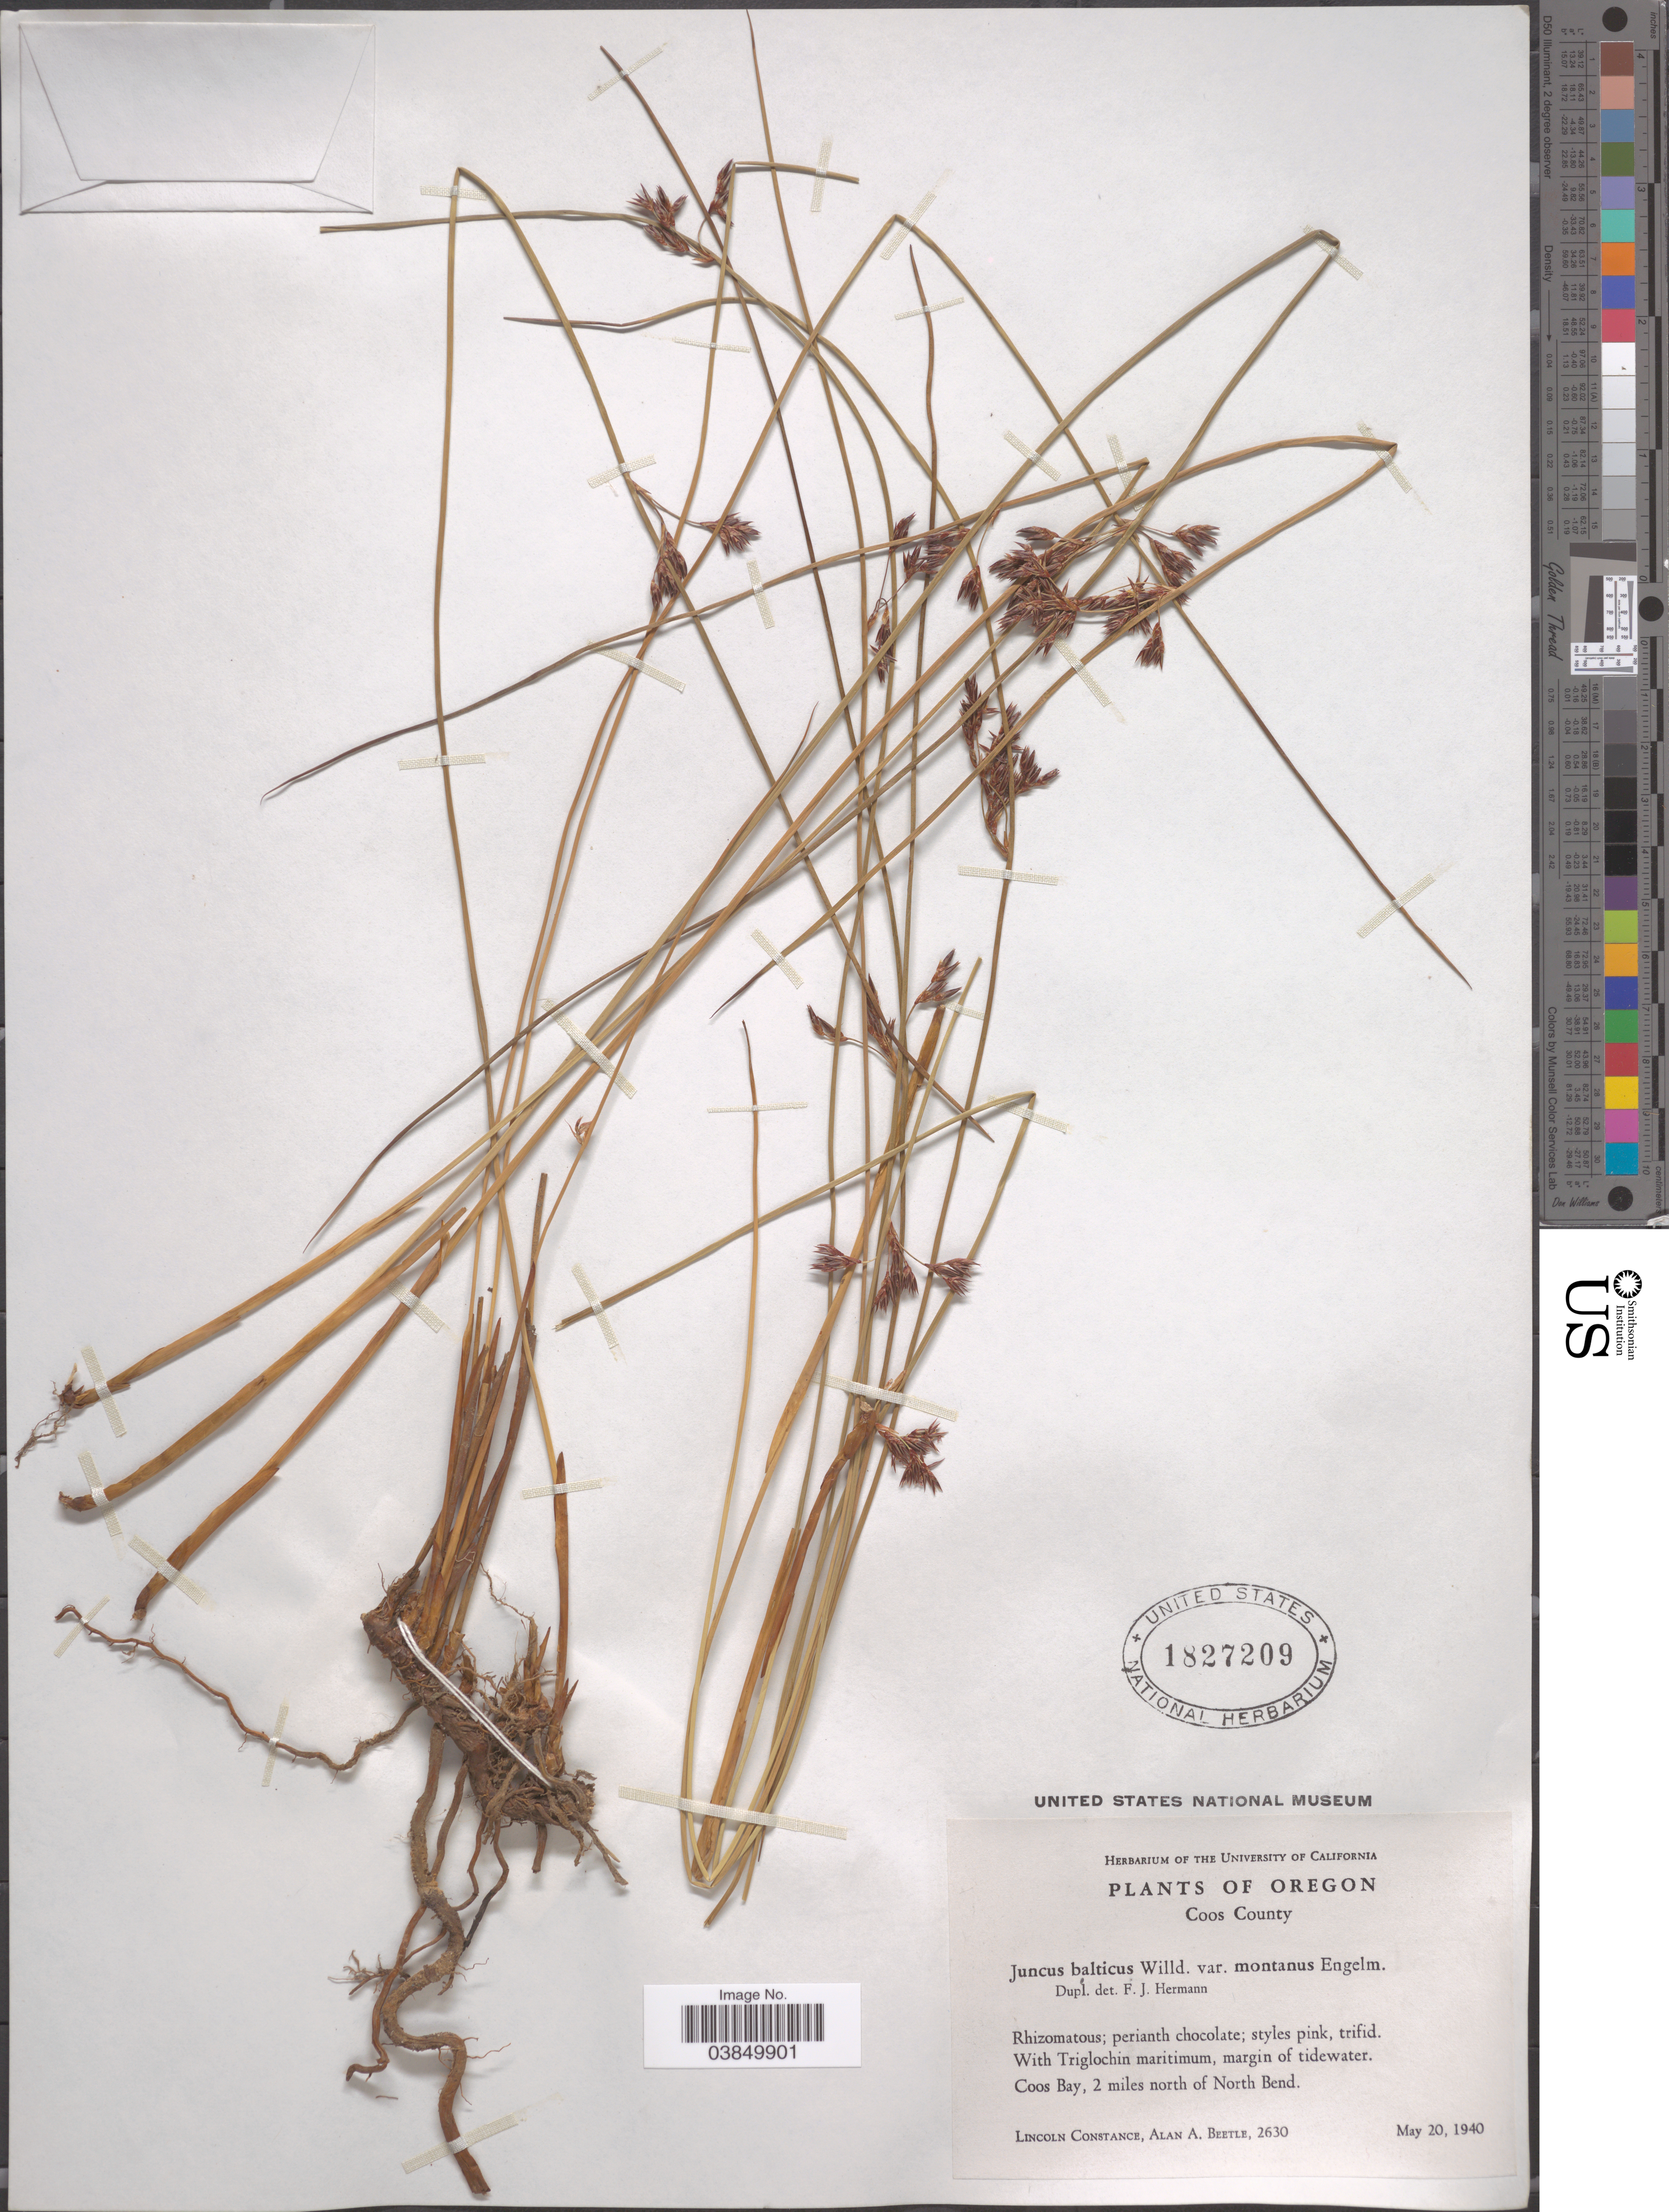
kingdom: Plantae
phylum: Tracheophyta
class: Liliopsida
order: Poales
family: Juncaceae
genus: Juncus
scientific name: Juncus balticus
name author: Willd.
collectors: L. Constance & A. A. Beetle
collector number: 2630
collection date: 1940-05-20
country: United States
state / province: Oregon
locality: Coos County. Coos Bay, 2 miles north of North Bend.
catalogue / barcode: US 1827209